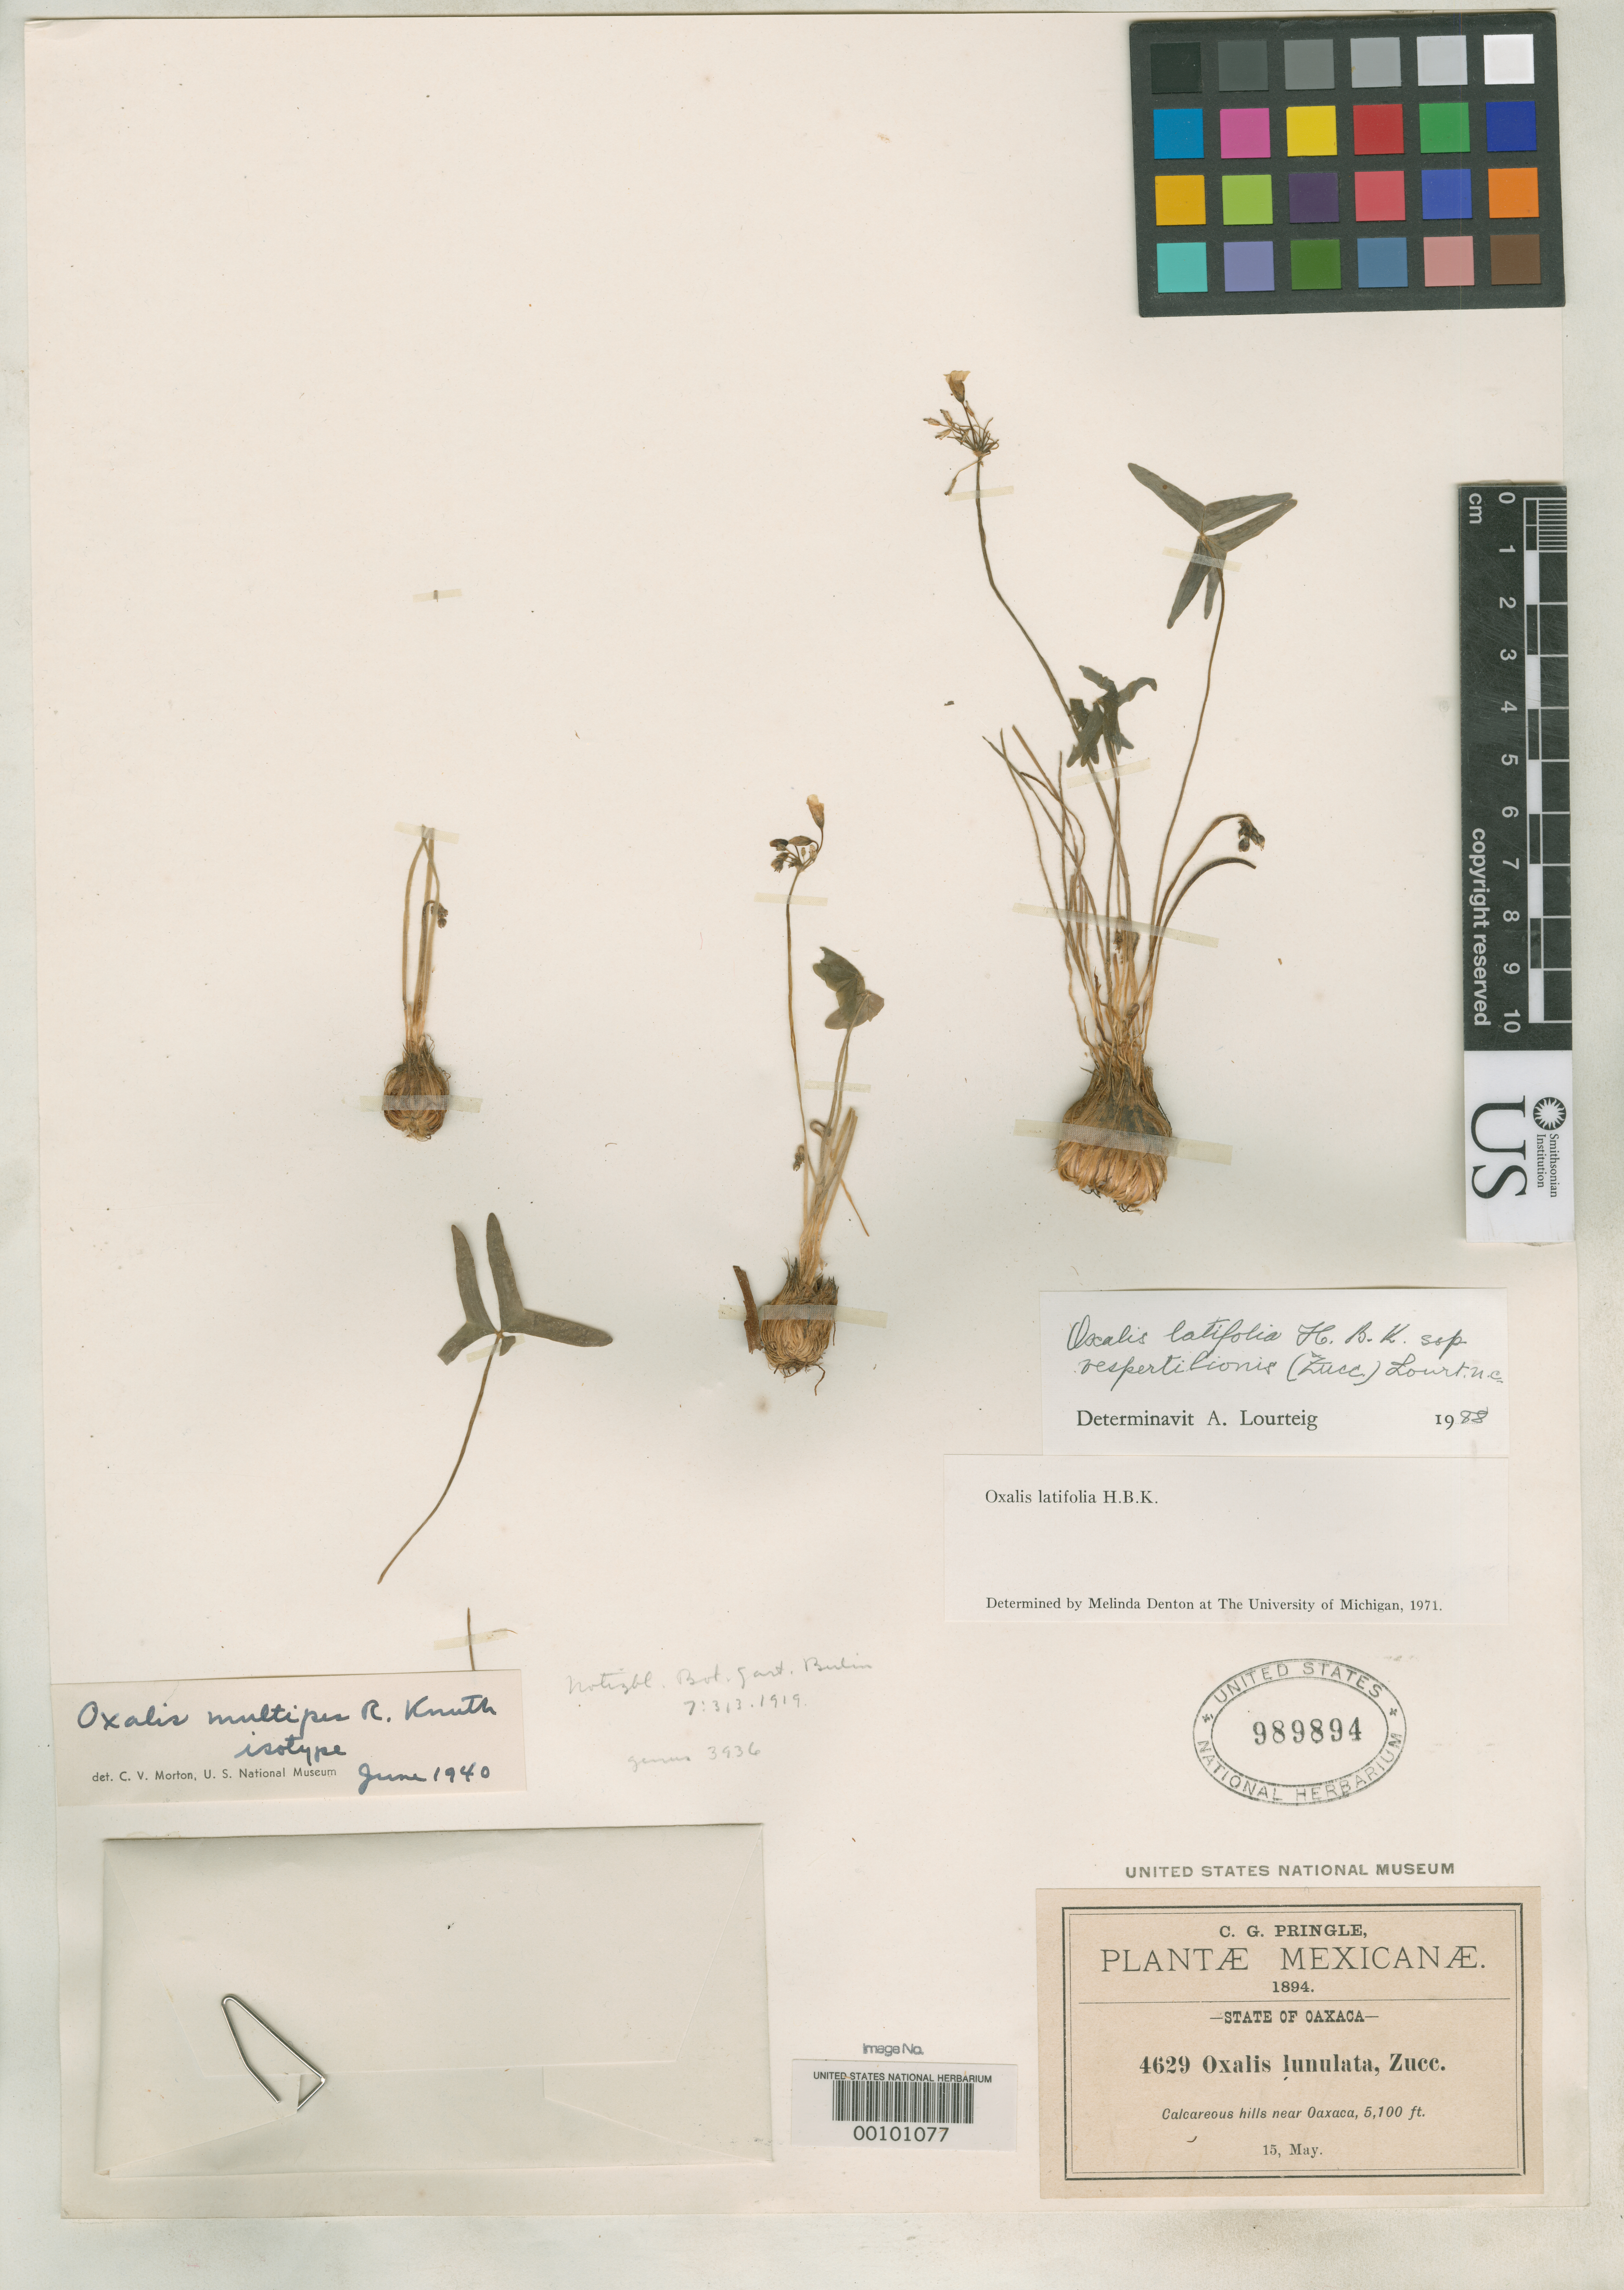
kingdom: Plantae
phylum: Tracheophyta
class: Magnoliopsida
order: Oxalidales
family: Oxalidaceae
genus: Oxalis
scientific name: Oxalis multipes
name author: R. Knuth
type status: Isotype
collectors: C. G. Pringle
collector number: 4629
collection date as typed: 15 May 1894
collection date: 1894-05-15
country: Mexico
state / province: Oaxaca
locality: Hills near Oaxaca.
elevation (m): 1554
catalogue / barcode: US 989894